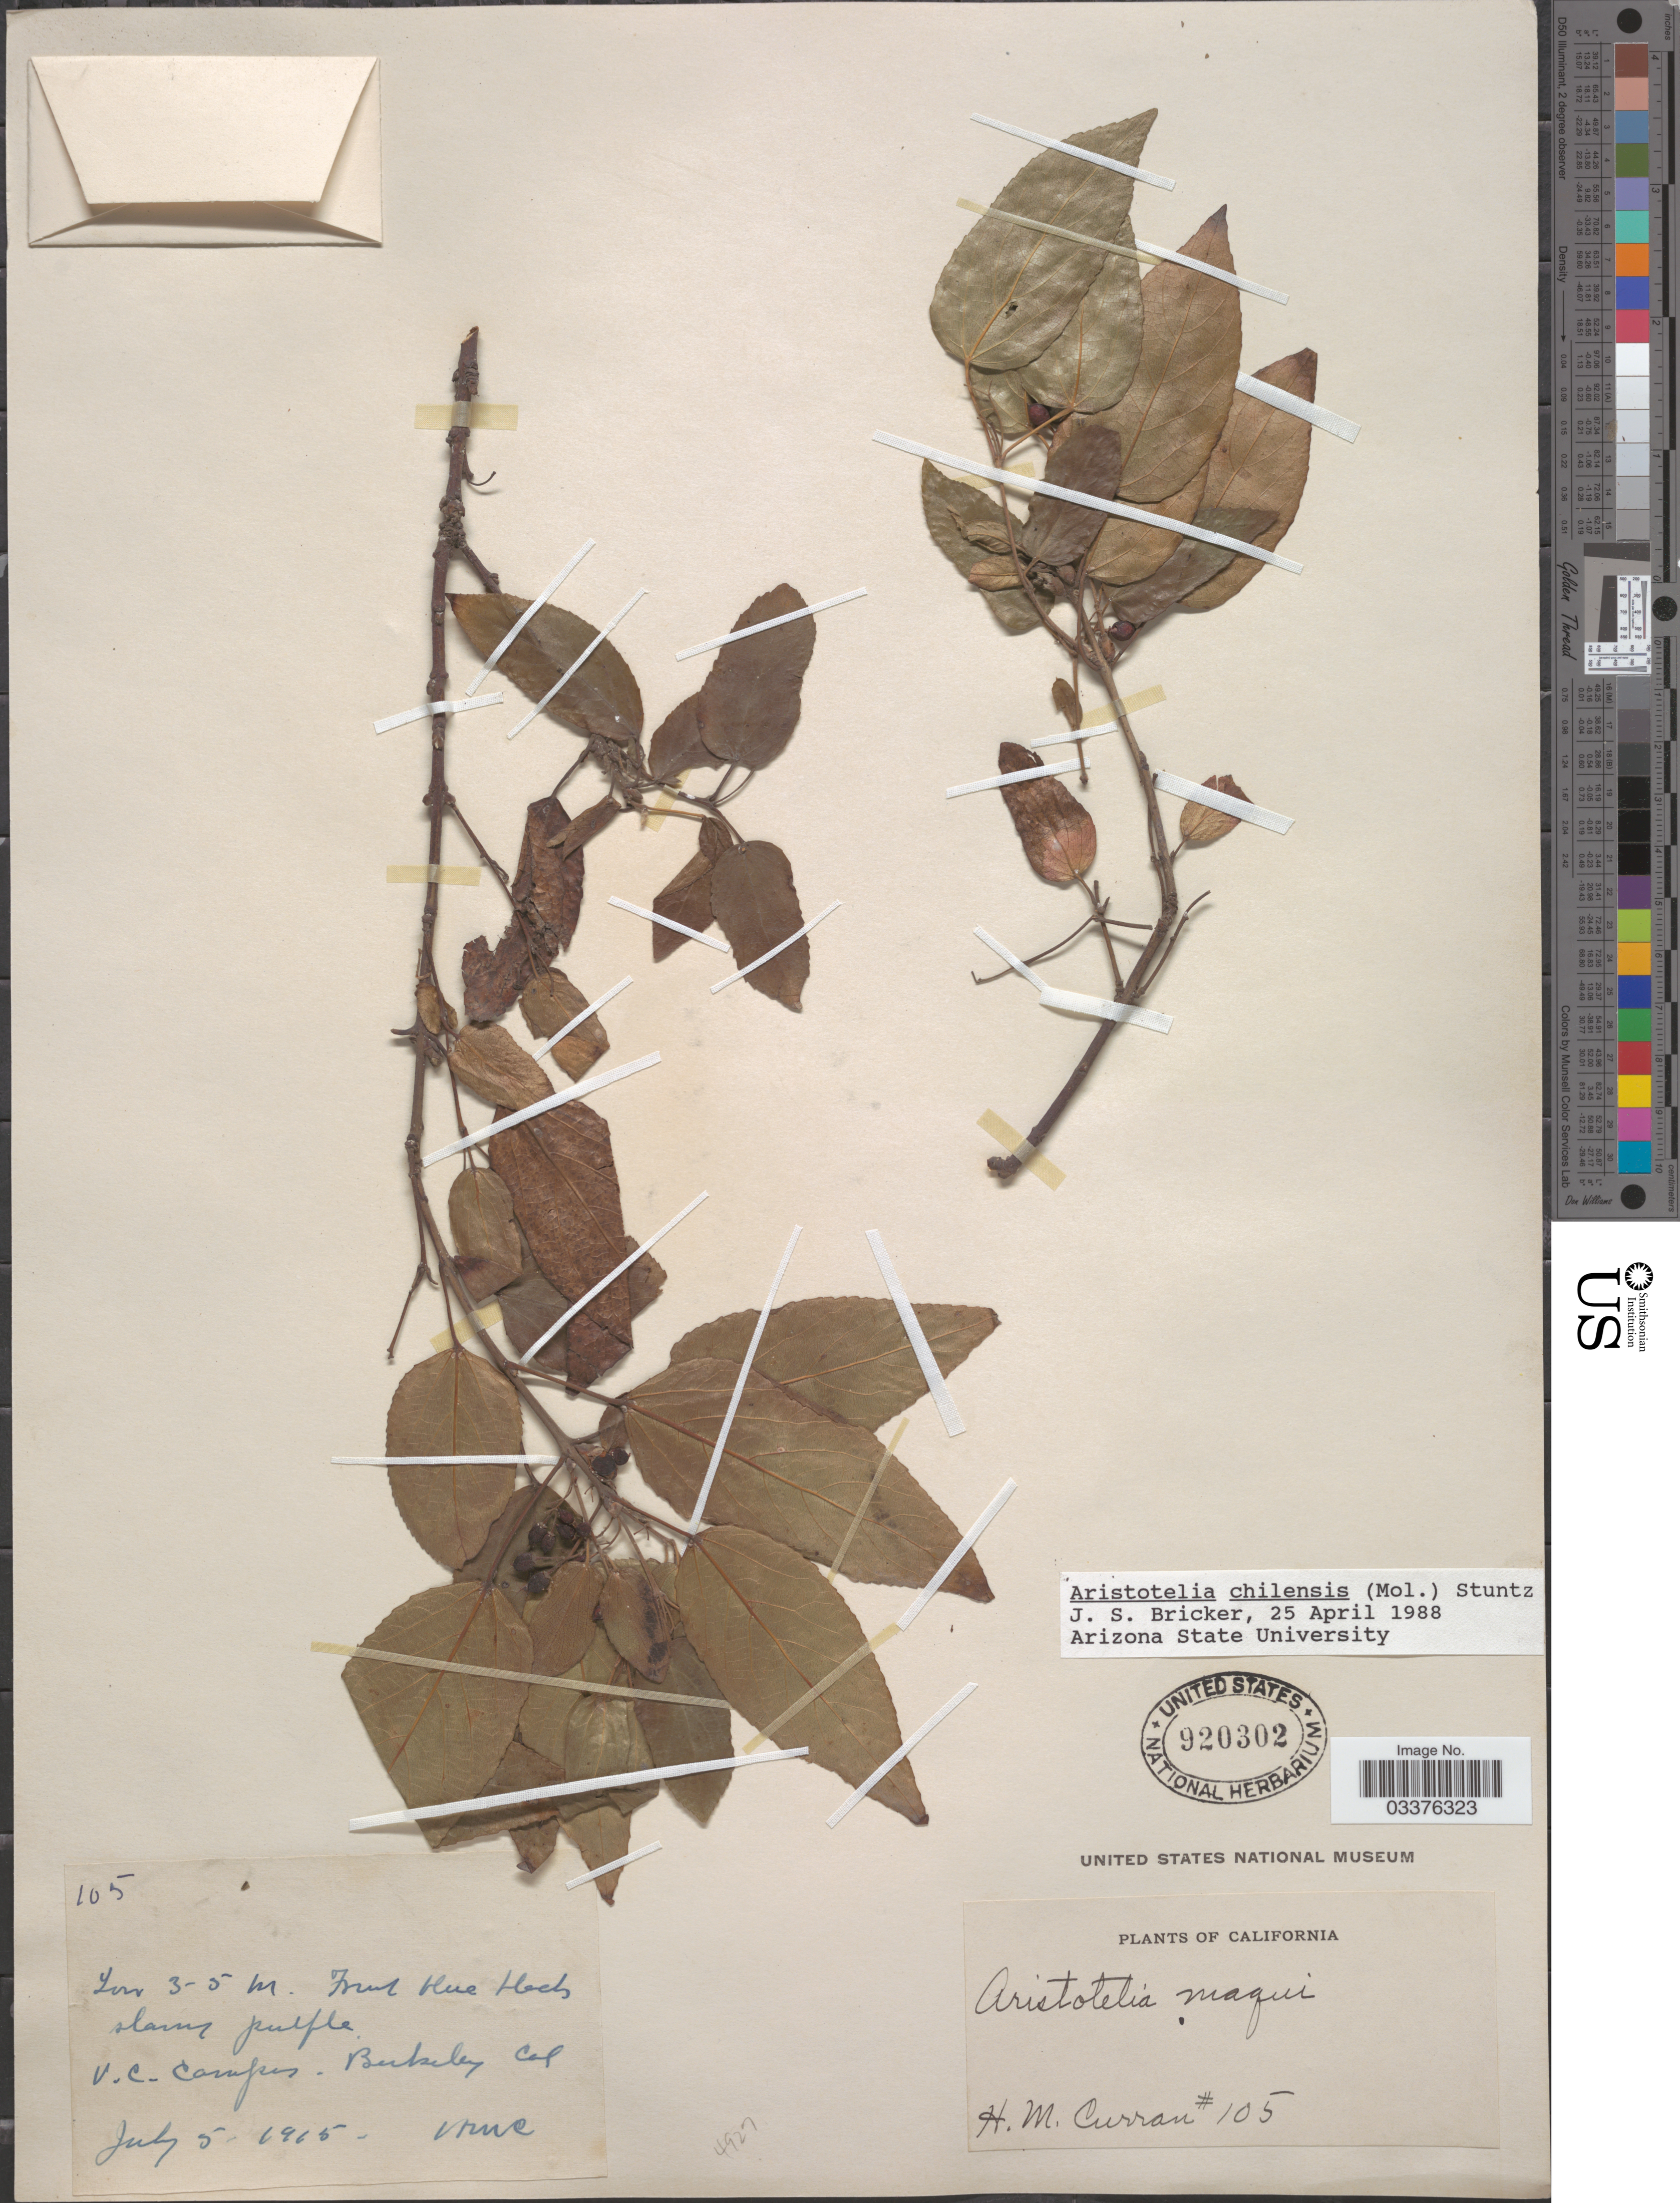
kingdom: Plantae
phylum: Tracheophyta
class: Magnoliopsida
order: Oxalidales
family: Elaeocarpaceae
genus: Aristotelia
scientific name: Aristotelia chilensis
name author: Stuntz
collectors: H. M. Curran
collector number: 105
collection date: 1915-07-05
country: United States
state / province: California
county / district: Alameda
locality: V. C. Campus - Berkeley.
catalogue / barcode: US 920302